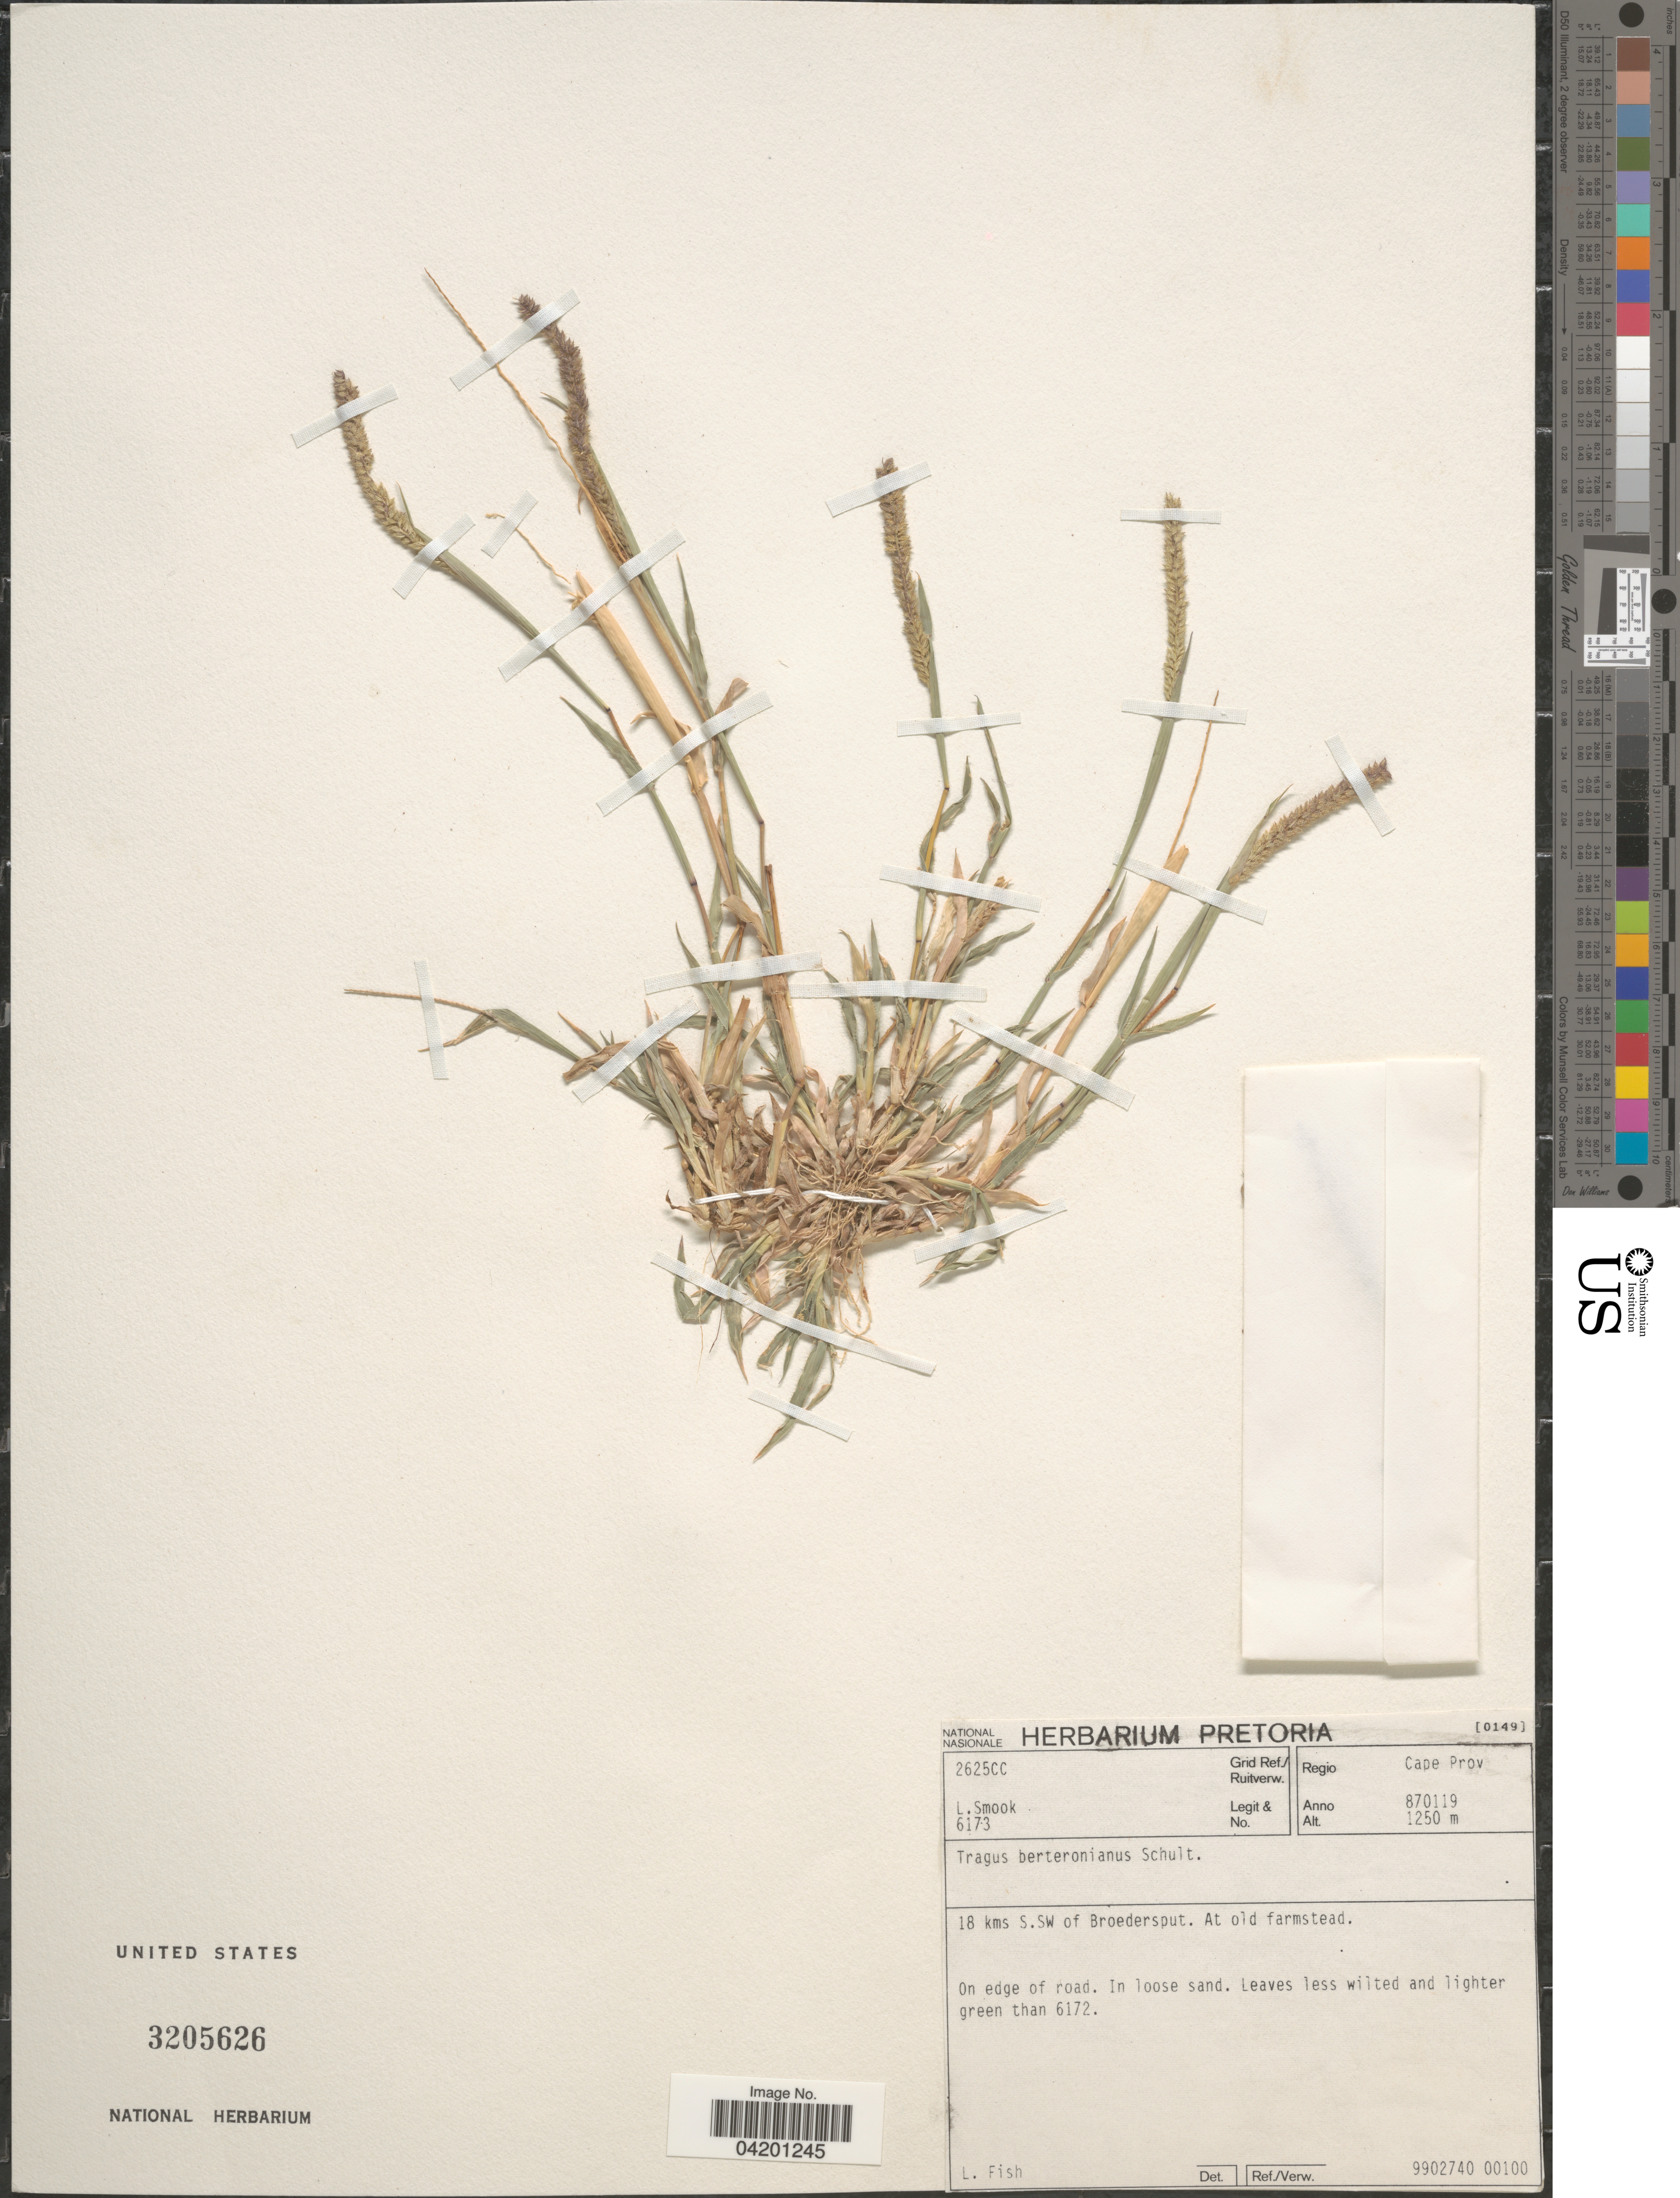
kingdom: Plantae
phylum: Tracheophyta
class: Liliopsida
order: Poales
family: Poaceae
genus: Tragus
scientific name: Tragus berteronianus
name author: Schult.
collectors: L. Smook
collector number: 6173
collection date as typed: Transcribed d/m/y: 19/1/87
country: South Africa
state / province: North West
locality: Grid Ref./Ruitverw. 2625CC. Regio Cape Prov. 18 kms. S.SW of Broedersput. At old farmstead. On edge of road.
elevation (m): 1250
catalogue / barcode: US 3205626